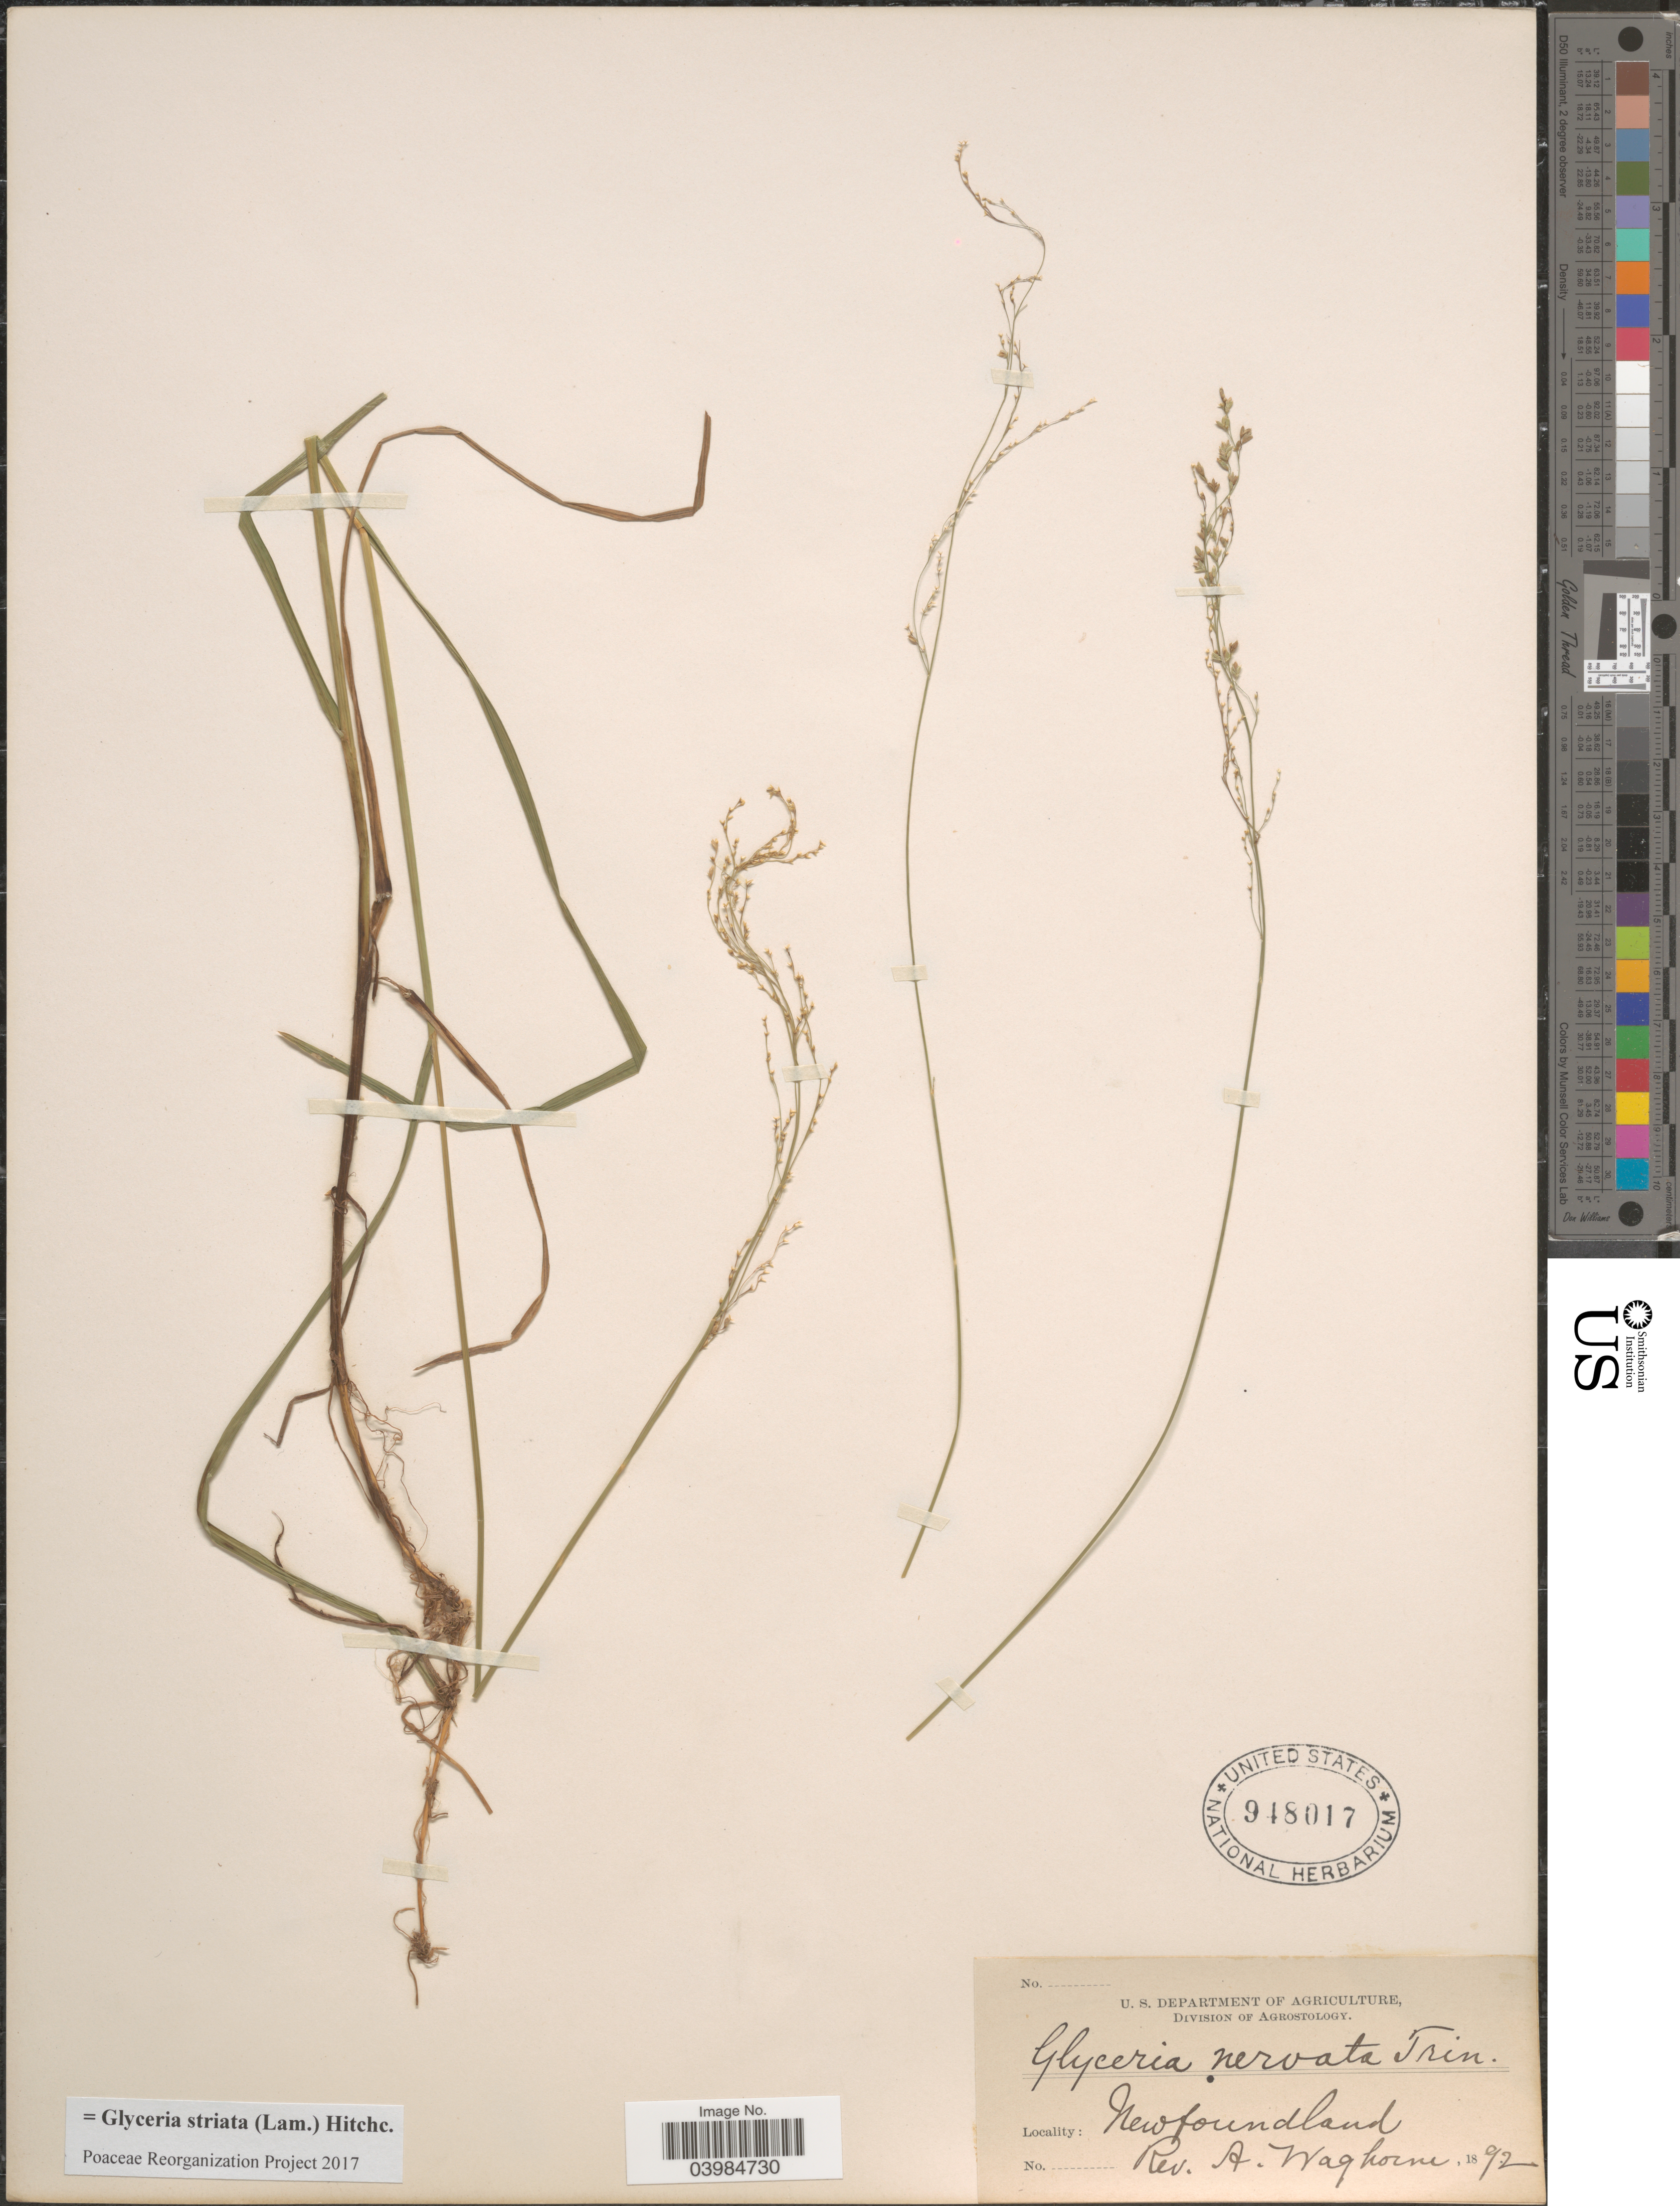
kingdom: Plantae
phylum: Tracheophyta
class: Liliopsida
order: Poales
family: Poaceae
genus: Glyceria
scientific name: Glyceria striata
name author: (Lam.) Hitchc.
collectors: A. Waghorne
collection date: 1892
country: Canada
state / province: Newfoundland and Labrador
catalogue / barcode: US 948017